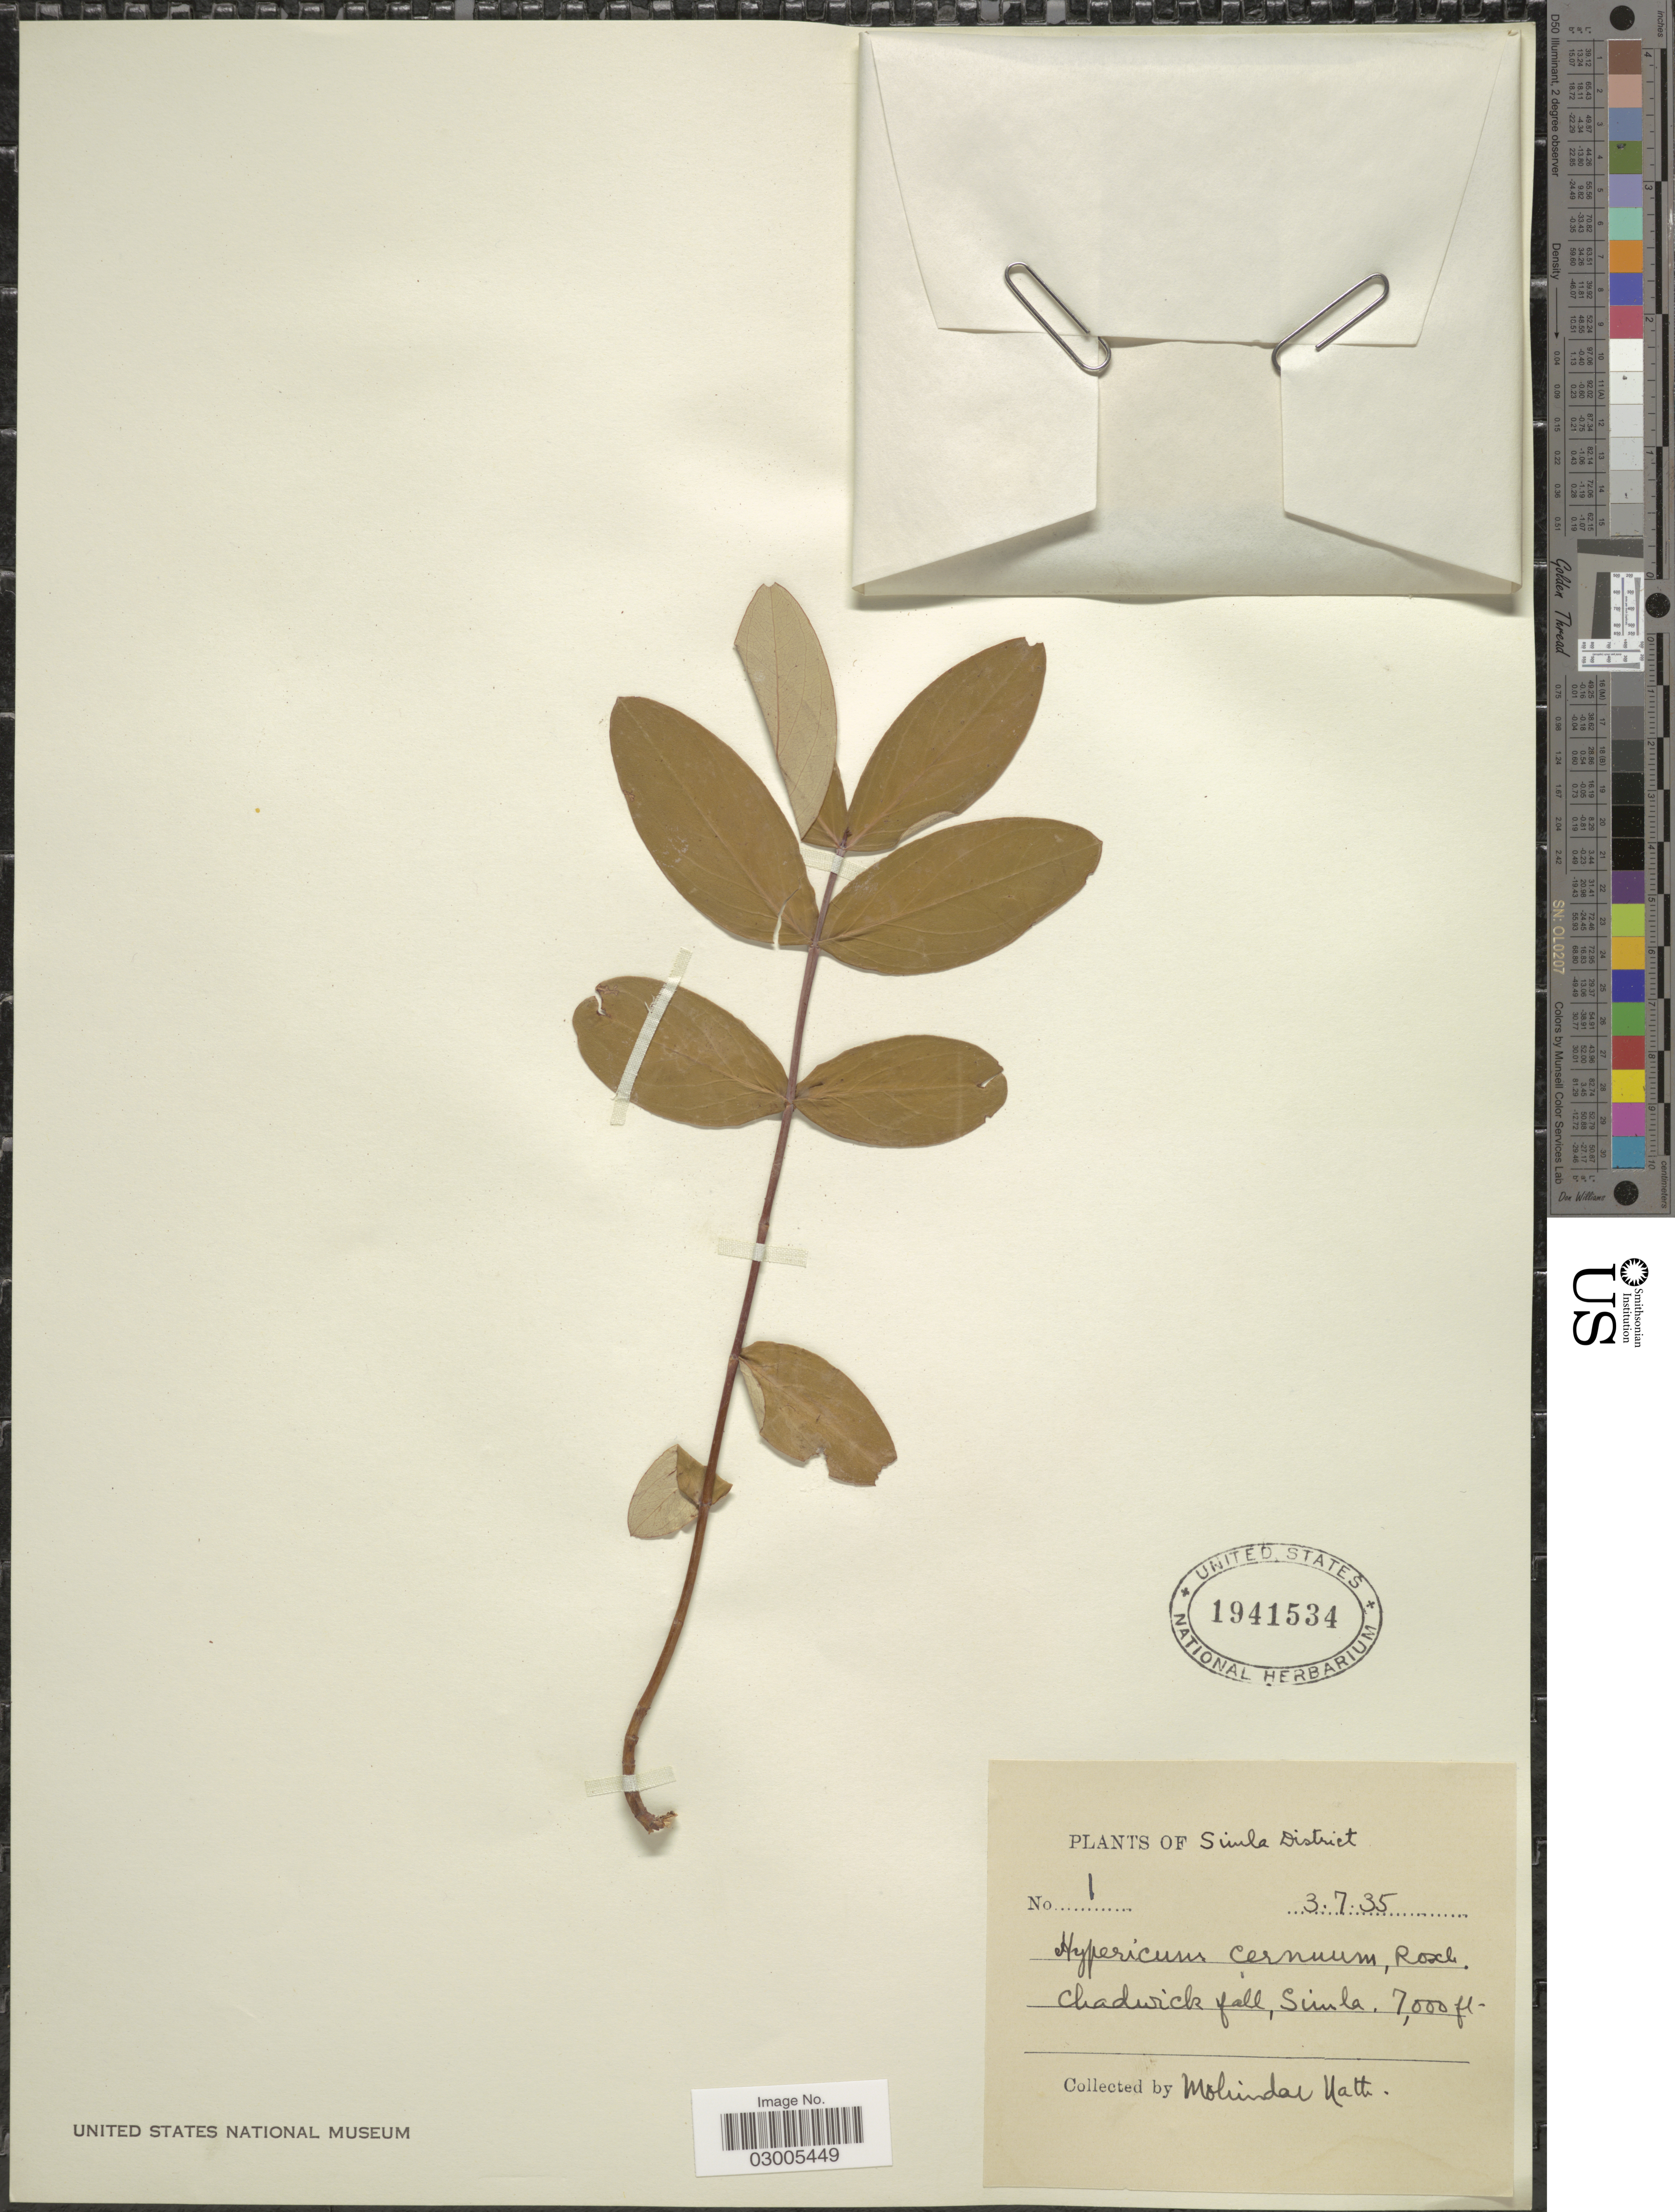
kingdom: Plantae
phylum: Tracheophyta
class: Magnoliopsida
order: Malpighiales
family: Hypericaceae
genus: Hypericum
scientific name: Hypericum oblongifolium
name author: Choisy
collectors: N. Mohindar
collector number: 1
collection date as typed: Transcribed d/m/y: 3/7/35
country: India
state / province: Himachal Pradesh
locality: Simla District. Chadwick fall, Simla.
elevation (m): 2134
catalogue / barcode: US 1941534